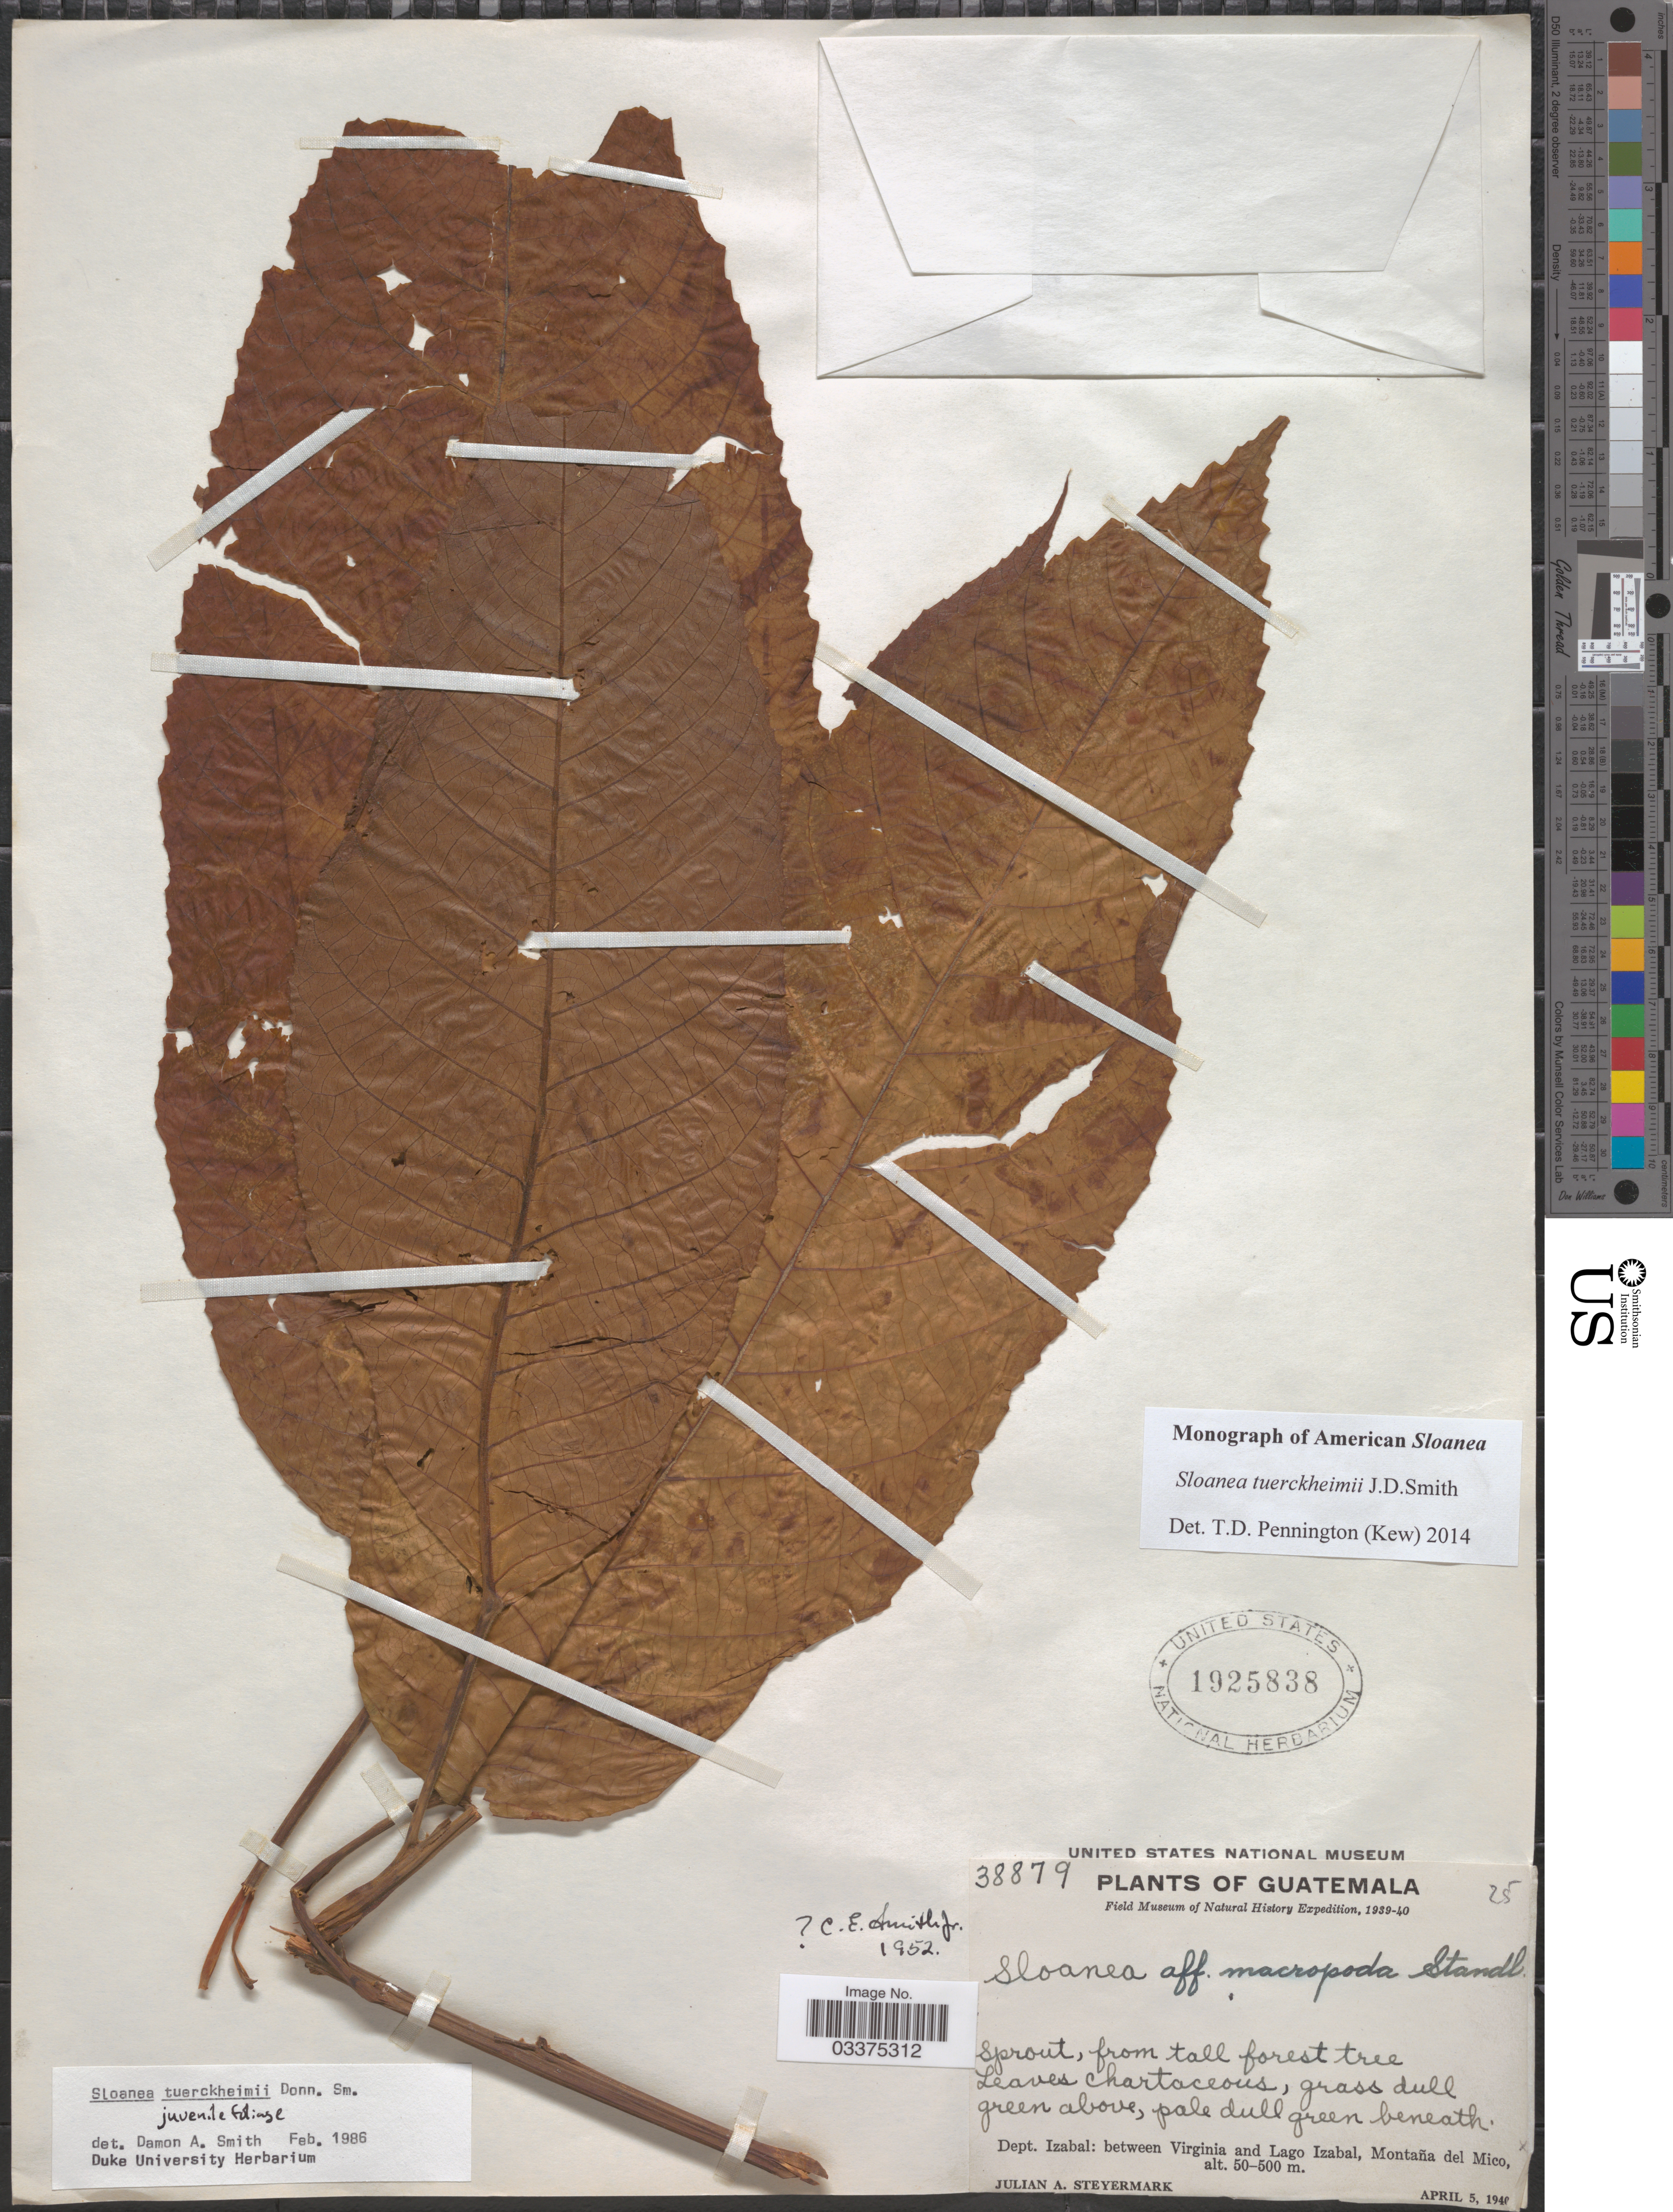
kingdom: Plantae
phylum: Tracheophyta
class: Magnoliopsida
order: Oxalidales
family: Elaeocarpaceae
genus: Sloanea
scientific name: Sloanea tuerckheimii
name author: Donn. Sm.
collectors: J. Steyermark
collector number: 38879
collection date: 1940-04-05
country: Guatemala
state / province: Izabal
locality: Dept. Izabal: between Virginia and Lago Izabal, Montaña del Mico.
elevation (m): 50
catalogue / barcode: US 1925838